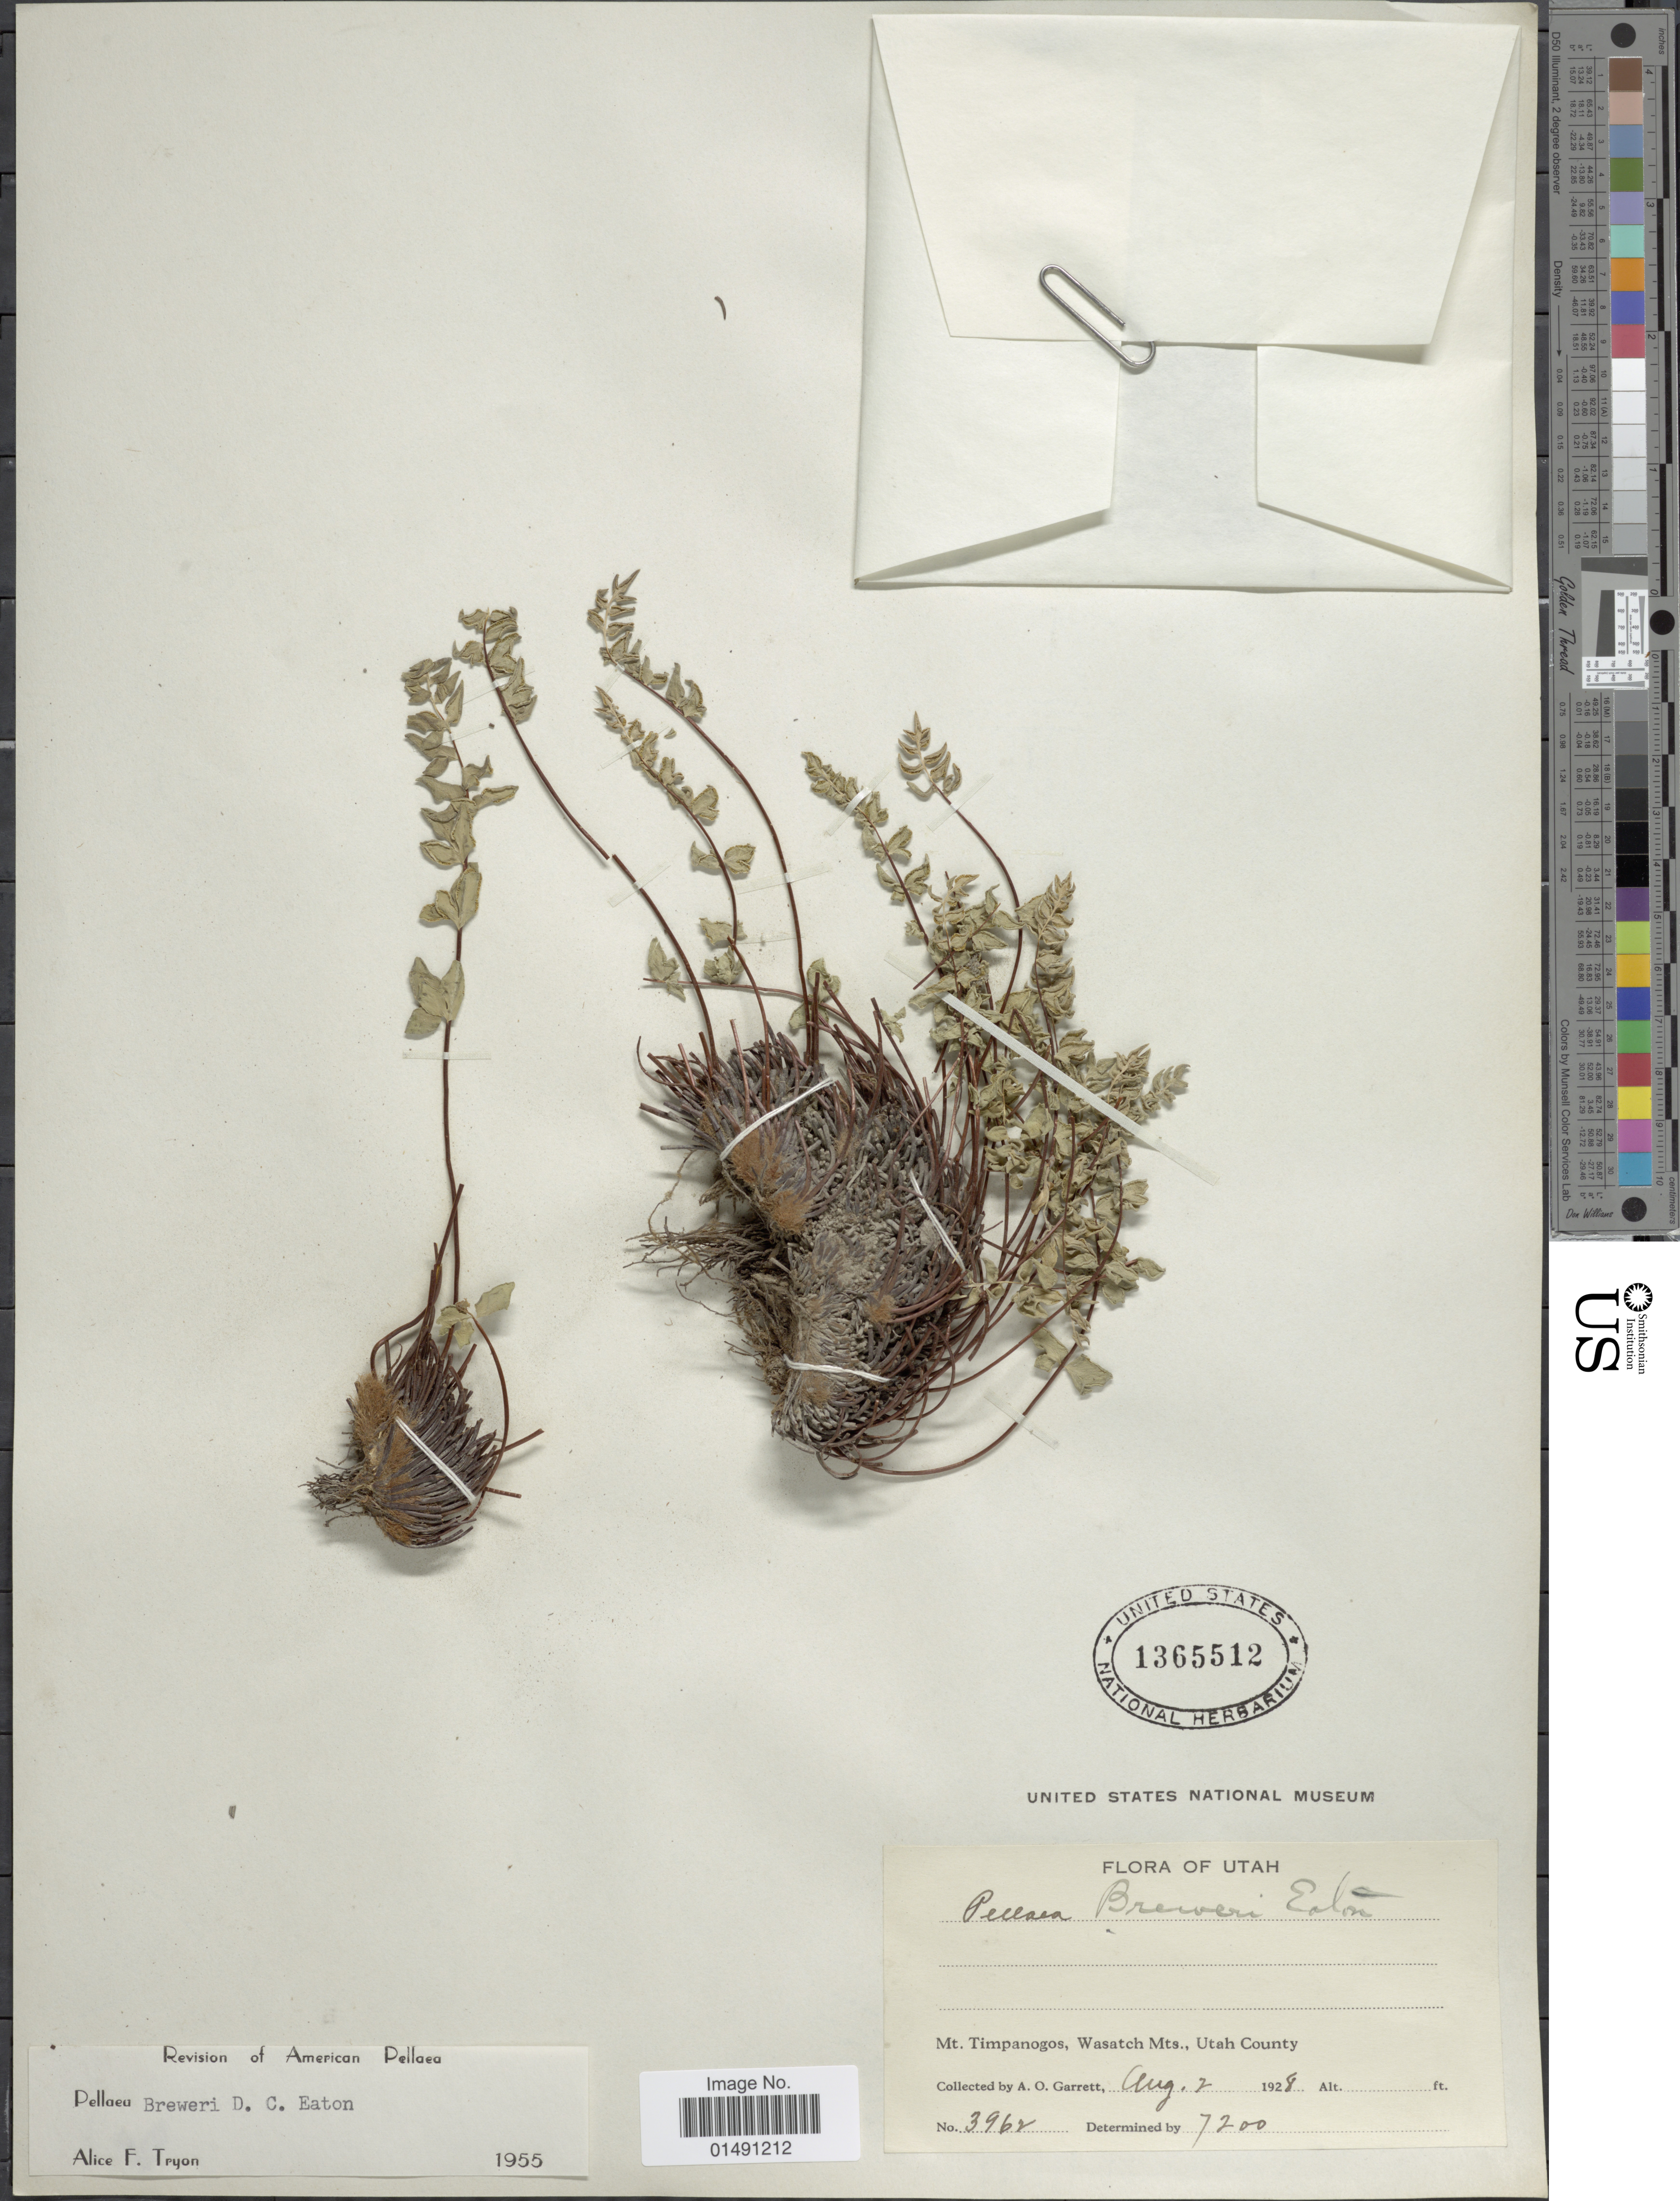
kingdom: Plantae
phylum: Tracheophyta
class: Polypodiopsida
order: Polypodiales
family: Pteridaceae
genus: Pellaea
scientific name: Pellaea breweri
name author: D.C. Eaton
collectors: A. O. Garrett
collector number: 3962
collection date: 1928-08-02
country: United States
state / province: Utah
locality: Mt Timpanogos, Wasatch Mts, Utah County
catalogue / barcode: US 1365512